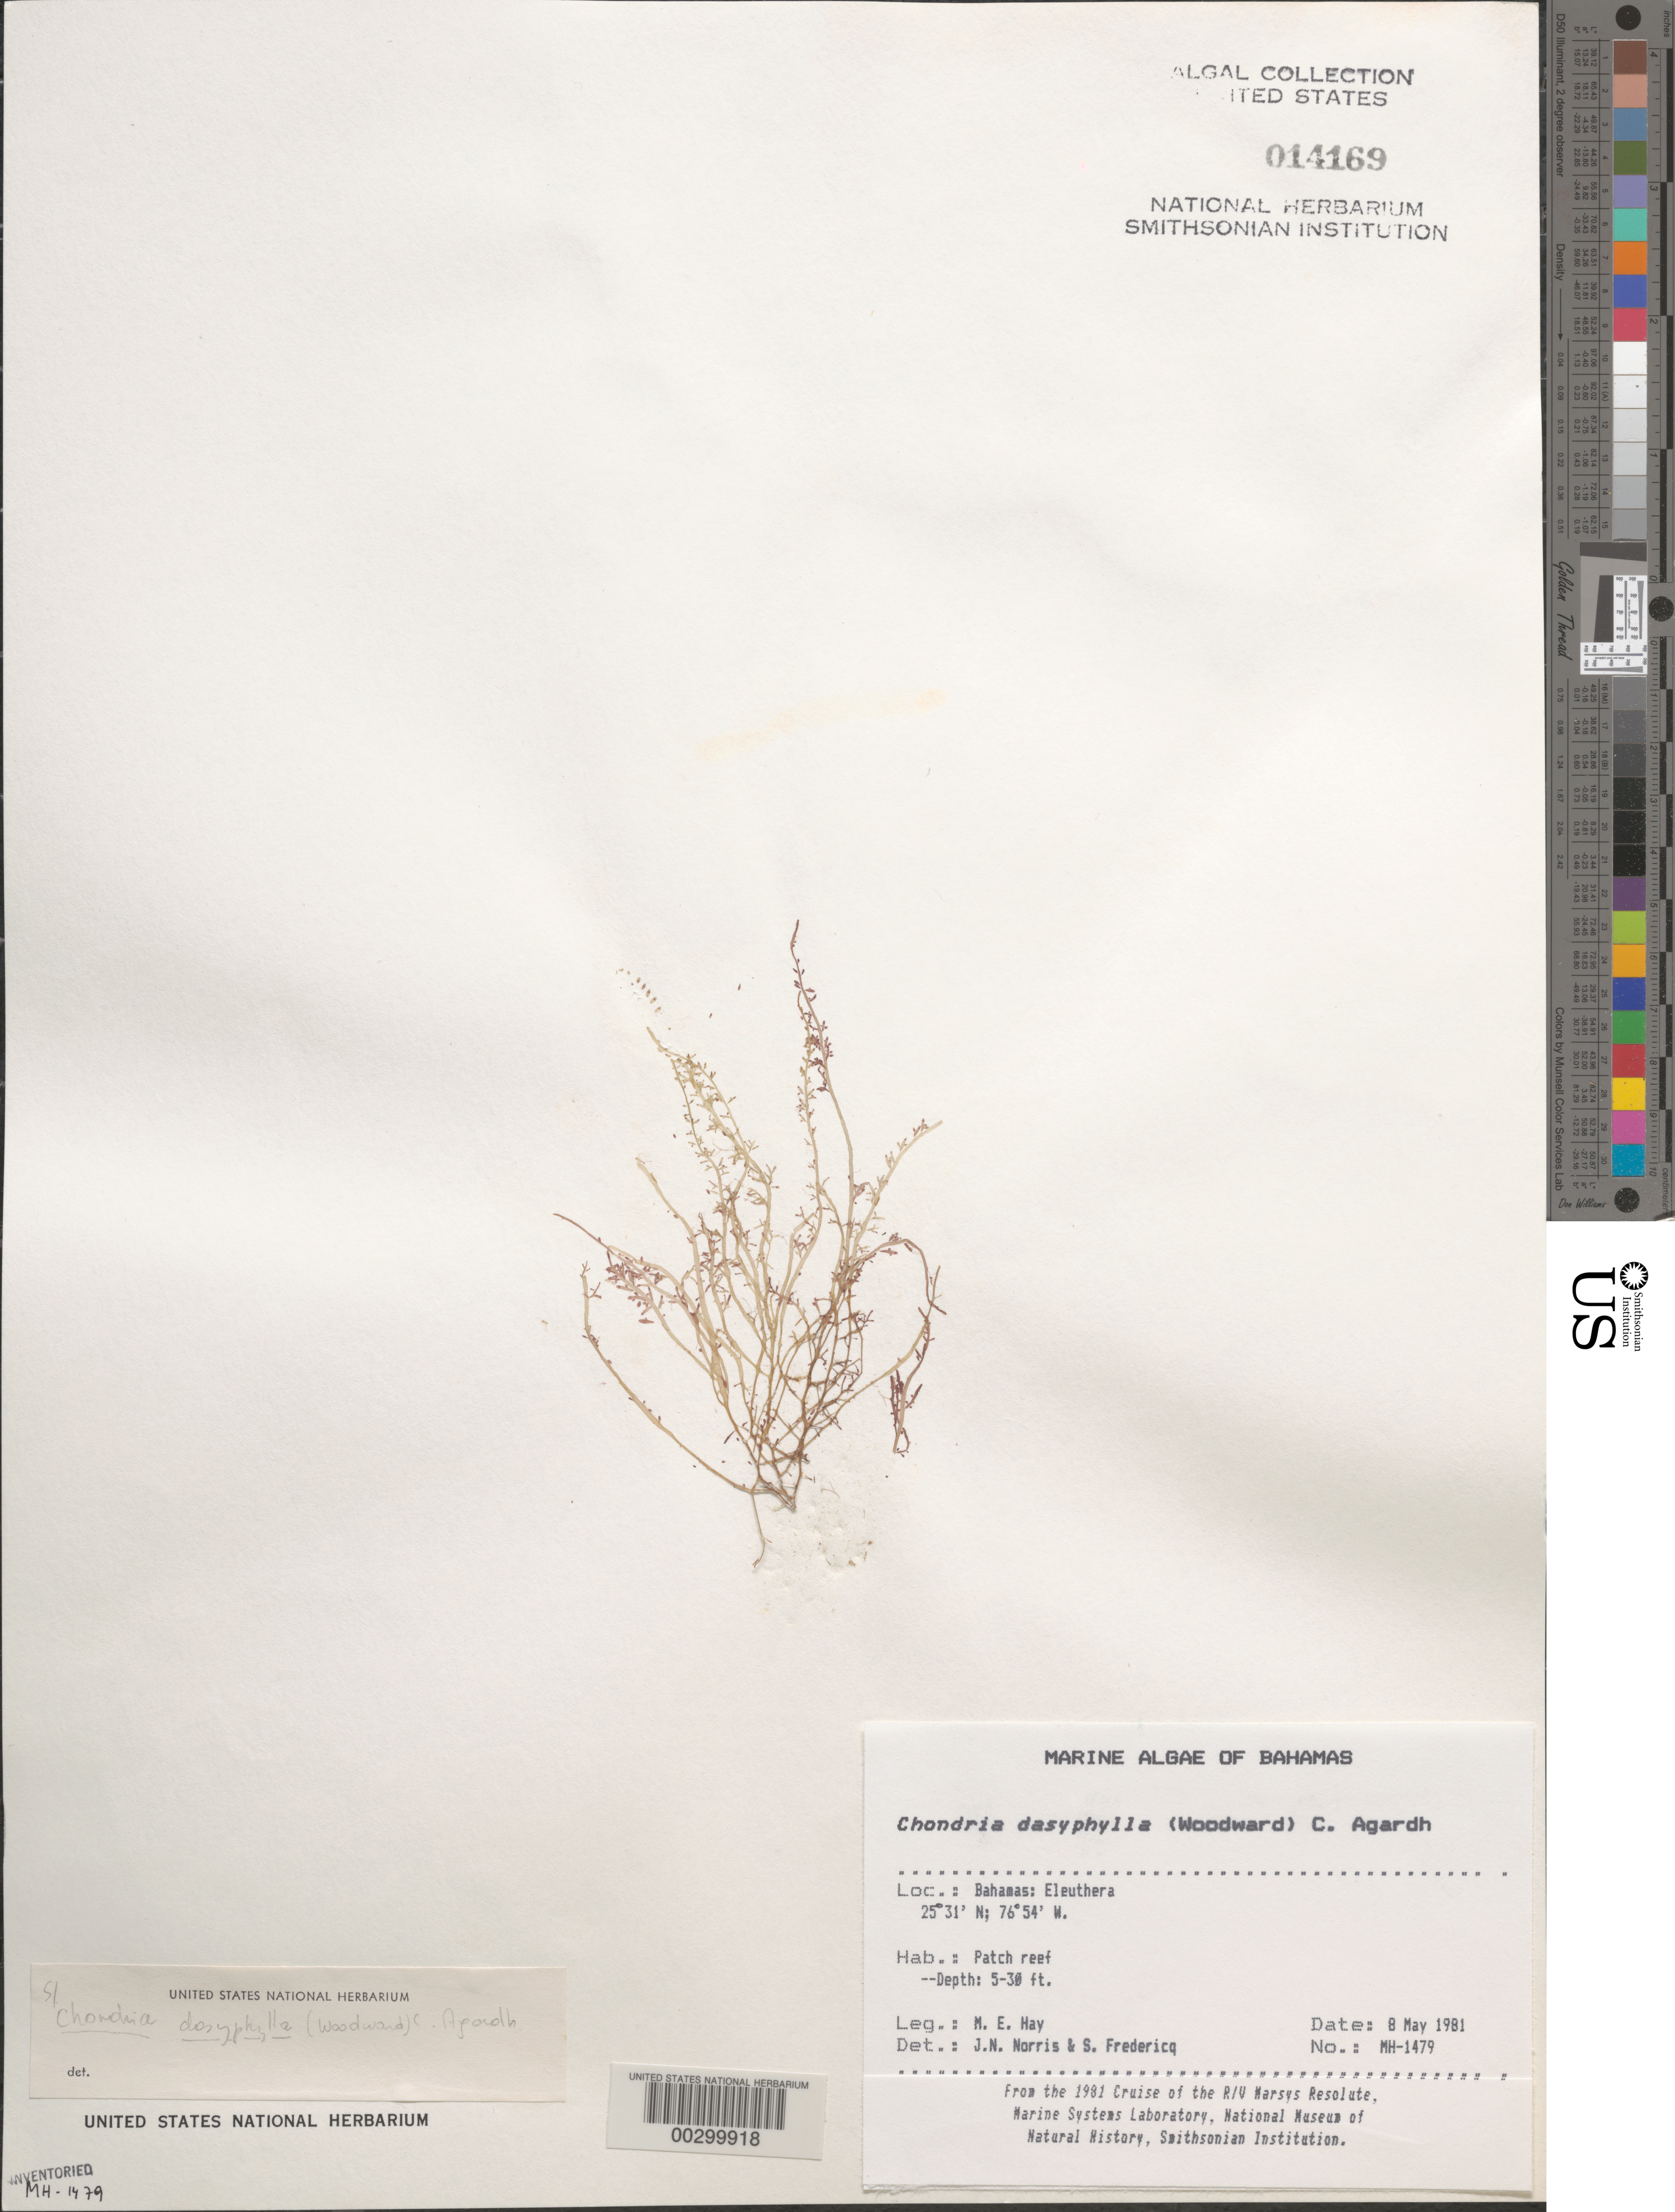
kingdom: Plantae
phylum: Rhodophyta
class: Florideophyceae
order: Ceramiales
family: Rhodomelaceae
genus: Chondria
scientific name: Chondria dasyphylla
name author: (Woodw.) C. Agardh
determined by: Norris, J. N.; Fredericq, S.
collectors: M. E. Hay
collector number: MEH-1479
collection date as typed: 08 May 1981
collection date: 1981-05-08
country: Bahamas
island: Eleuthera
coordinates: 23 31 N, 78 54 W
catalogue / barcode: US 14169